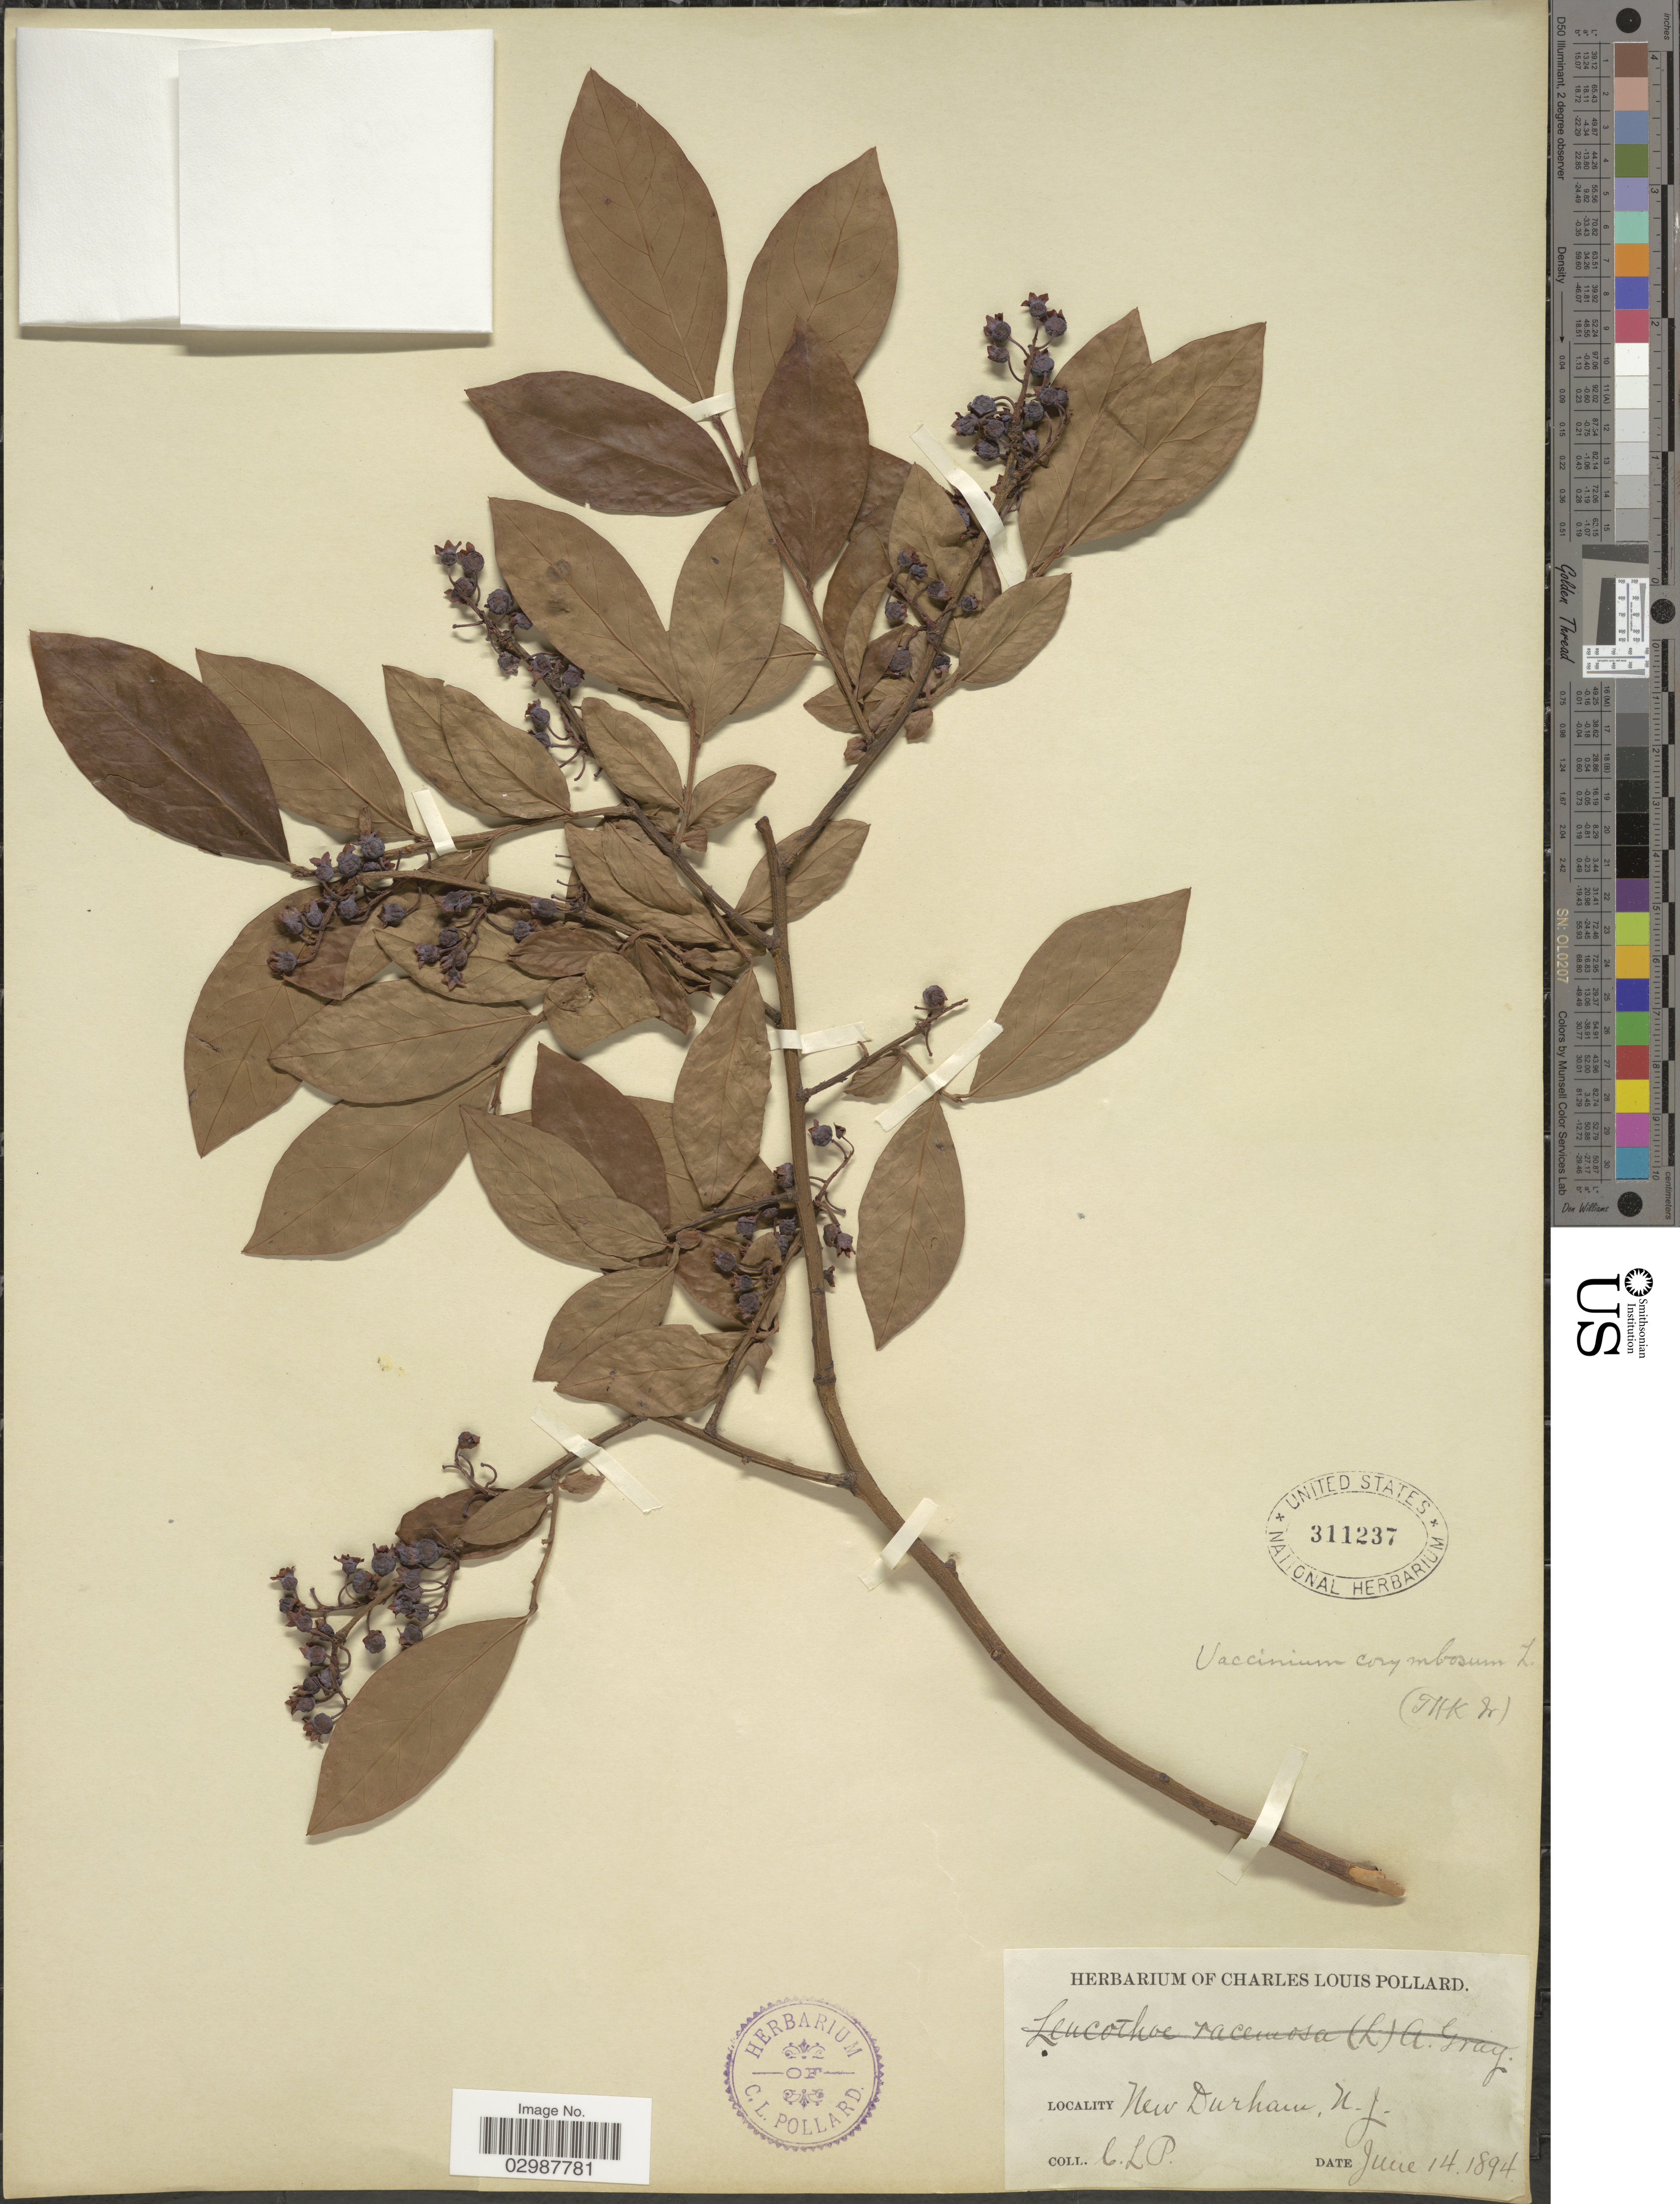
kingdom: Plantae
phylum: Tracheophyta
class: Magnoliopsida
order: Ericales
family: Ericaceae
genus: Vaccinium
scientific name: Vaccinium corymbosum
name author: L.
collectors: C. L. Pollard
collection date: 1894-06-14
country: United States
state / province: New Jersey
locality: Near Durham.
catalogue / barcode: US 311237